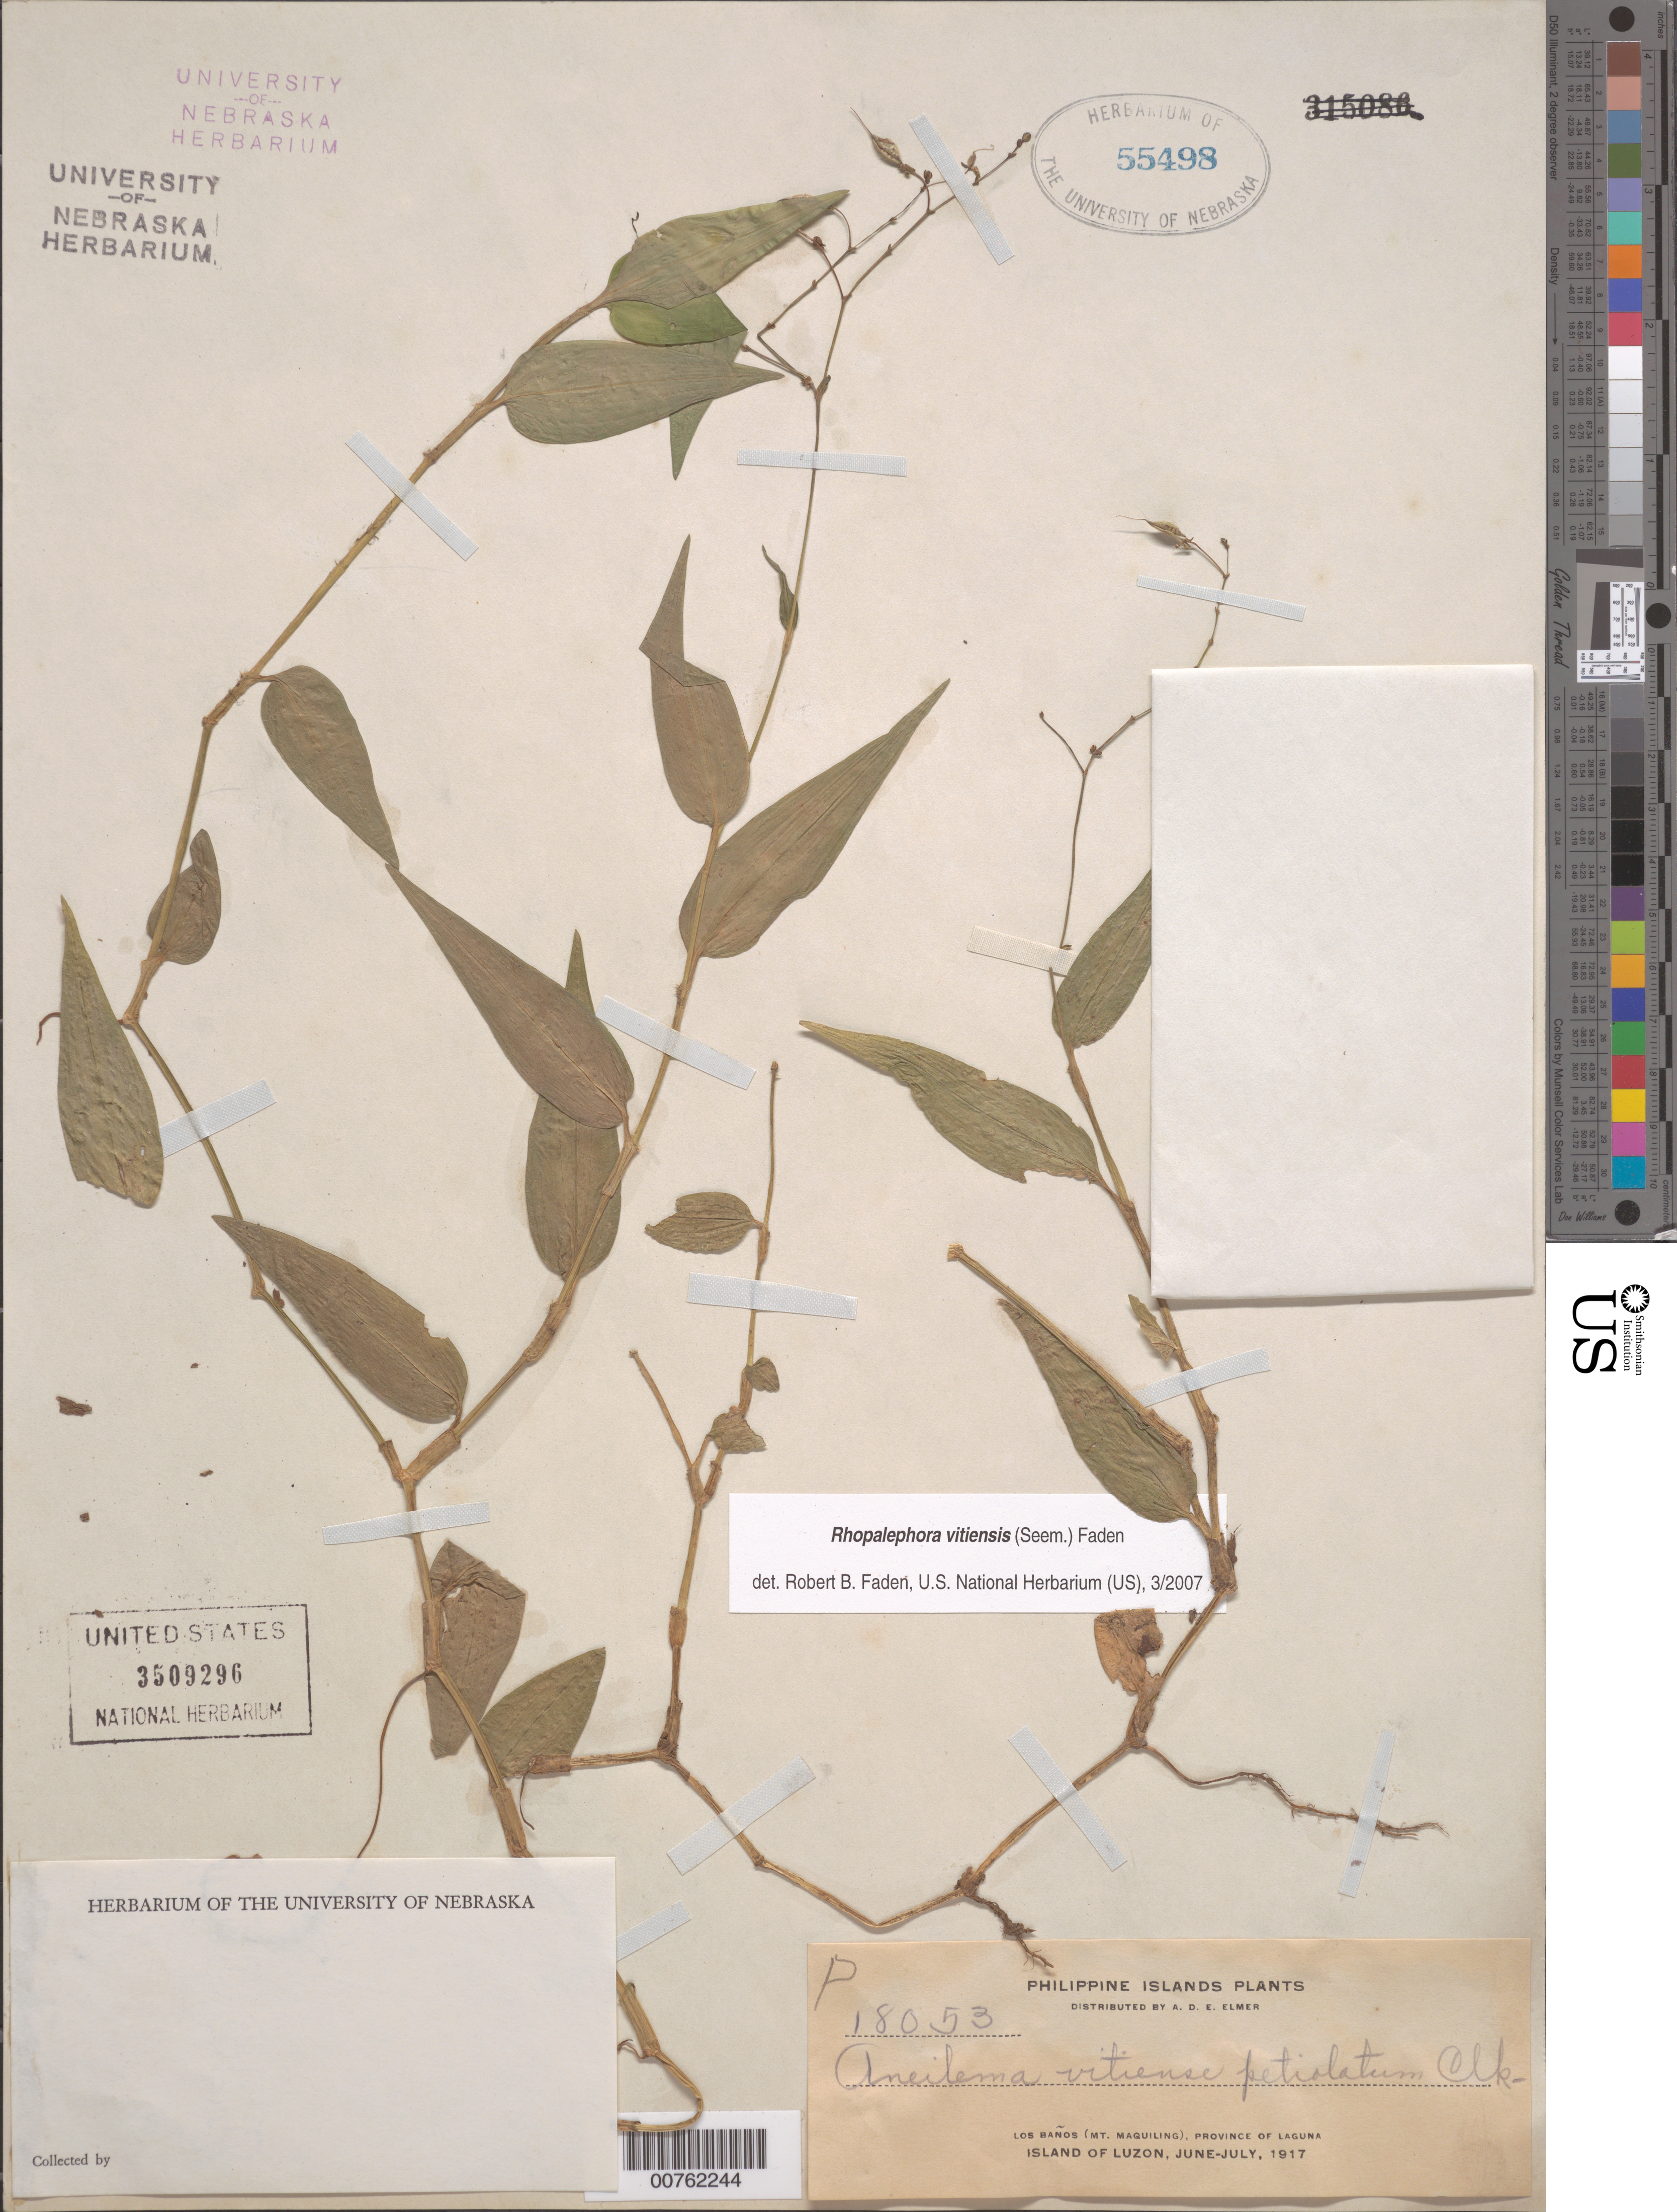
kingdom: Plantae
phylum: Tracheophyta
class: Liliopsida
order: Commelinales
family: Commelinaceae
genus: Rhopalephora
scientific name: Rhopalephora vitiensis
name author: (Seem.) Faden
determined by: Faden, Robert B., (US), Smithsonian Institution - National Museum of Natural History (UNITED STATES)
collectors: S. Lect.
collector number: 18053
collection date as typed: Jun-Jul 1917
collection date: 1917-06/1917-07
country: Philippines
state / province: Calabarzon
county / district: Laguna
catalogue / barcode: US 3509296